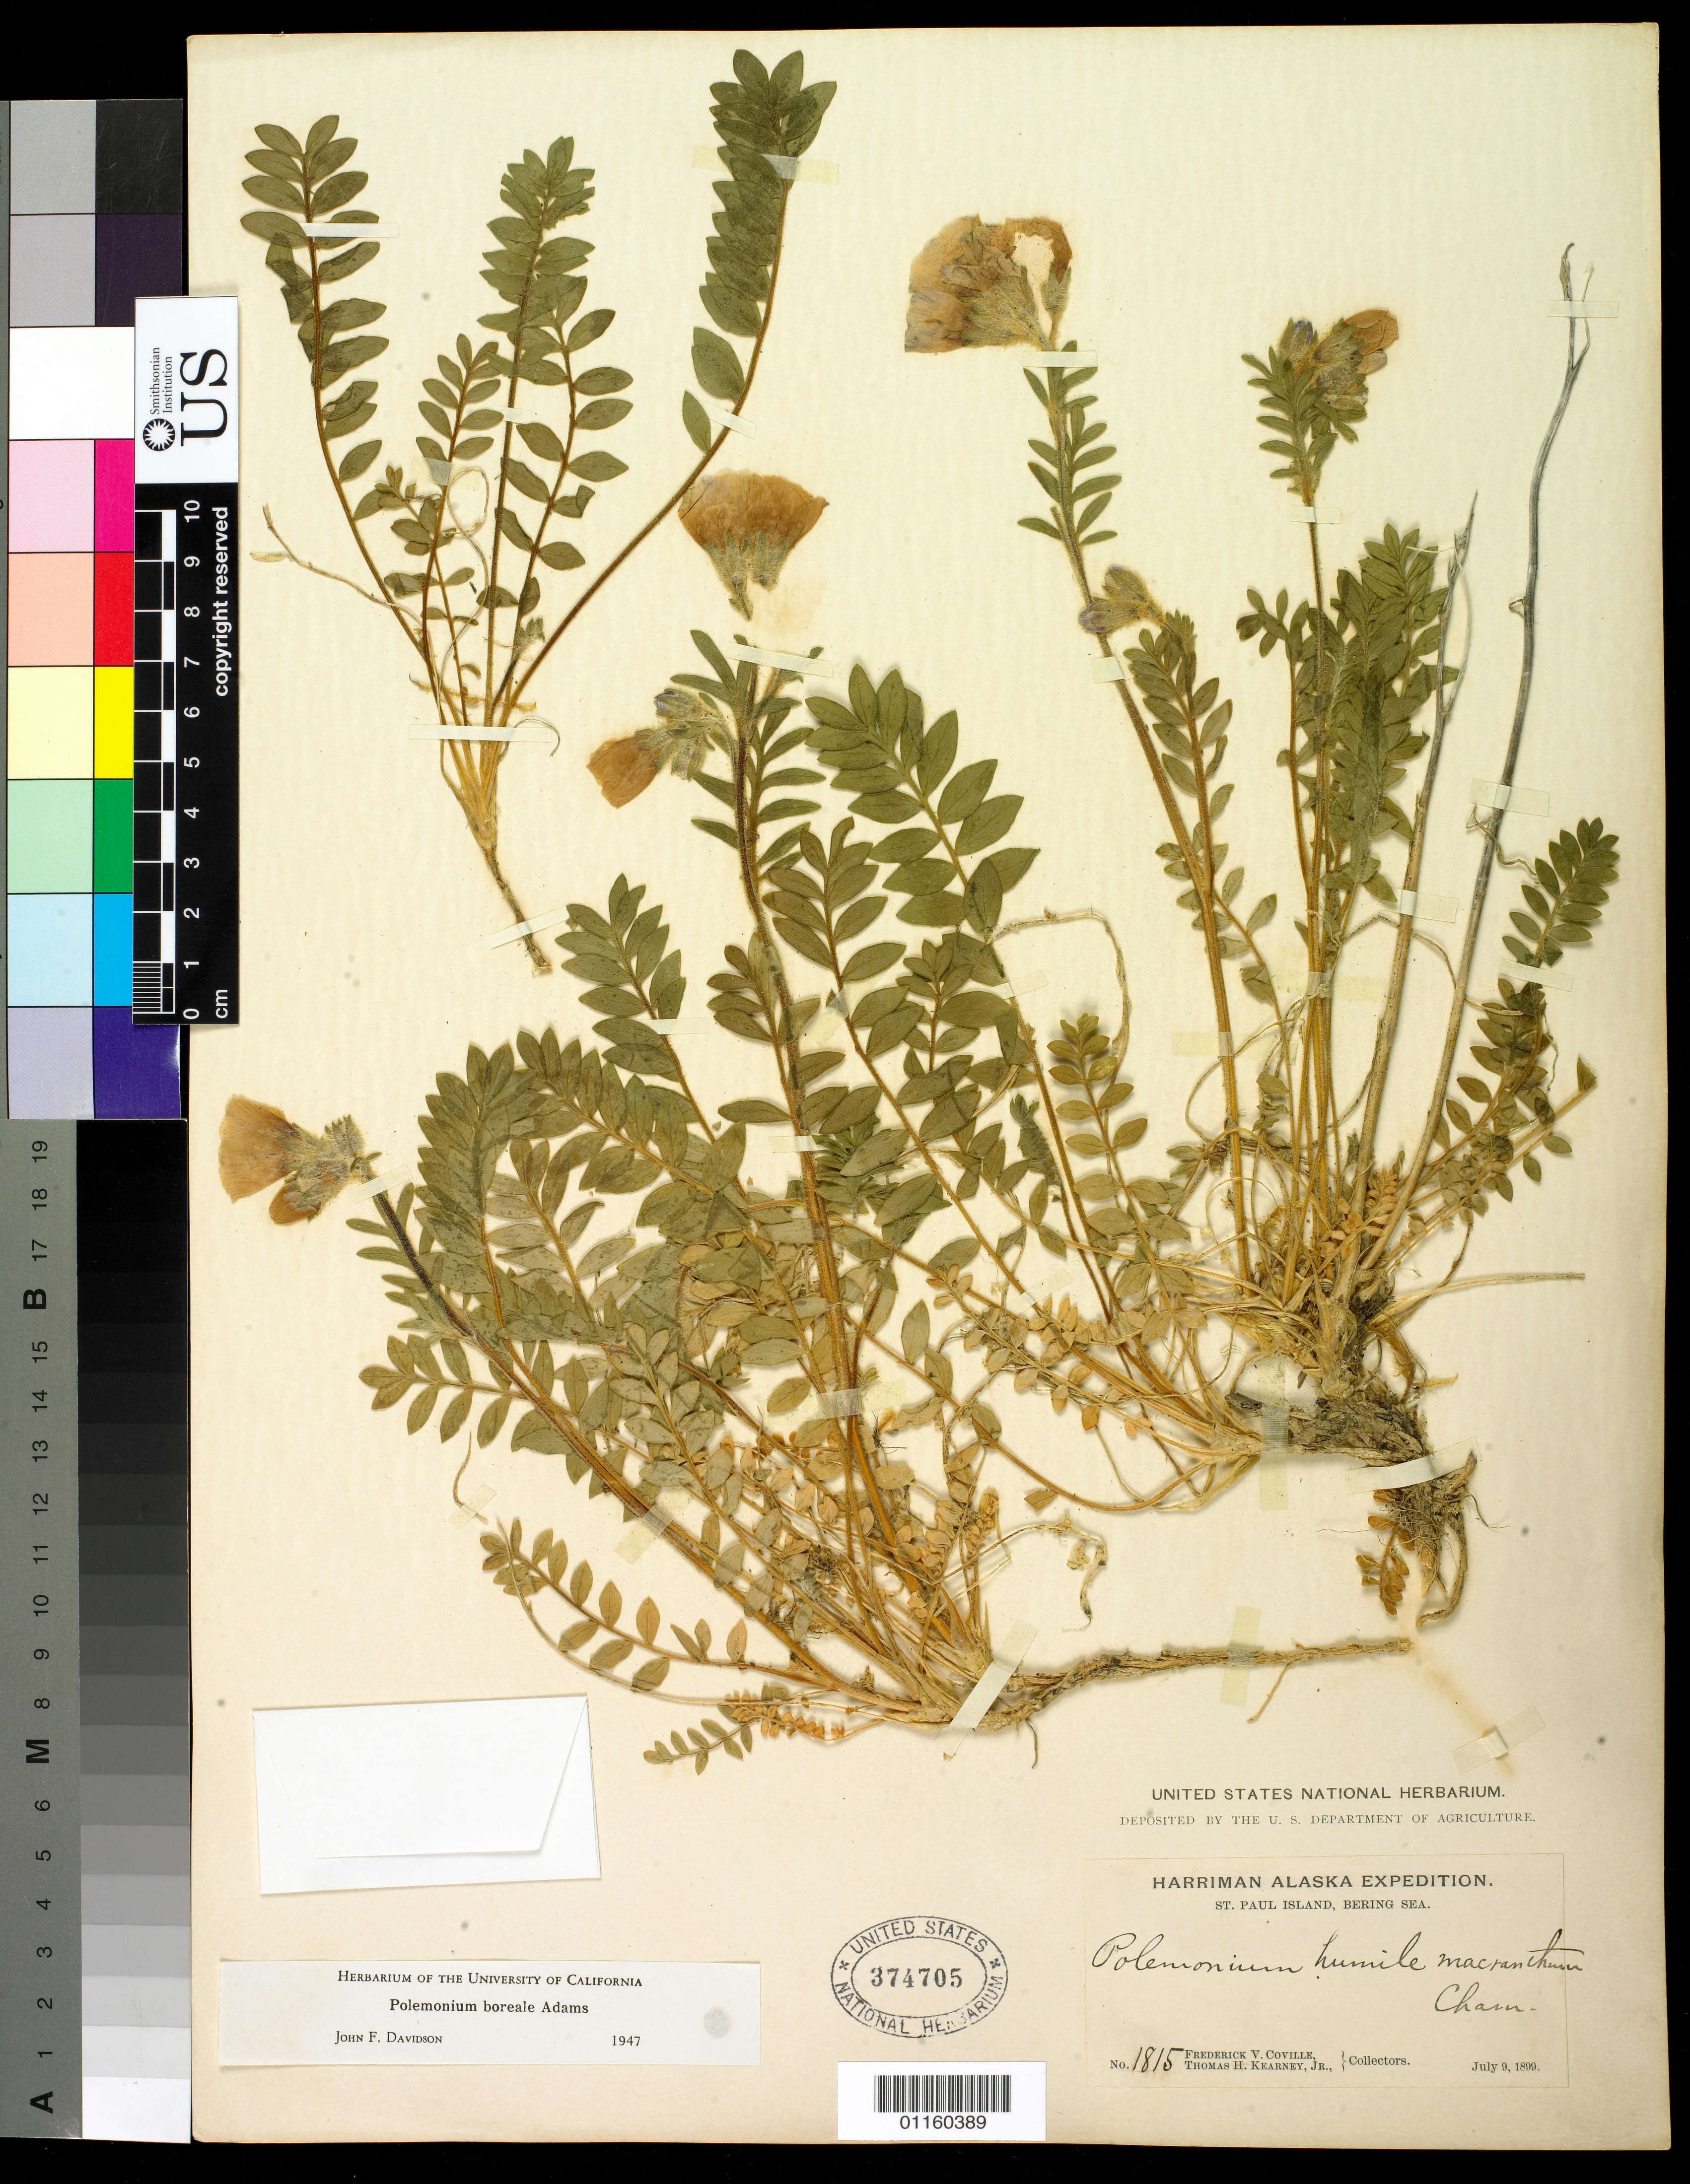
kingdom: Plantae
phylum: Tracheophyta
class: Magnoliopsida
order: Ericales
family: Polemoniaceae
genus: Polemonium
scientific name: Polemonium boreale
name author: Adams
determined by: Davidson, J. F.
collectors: F. V. Coville & T. H. Kearney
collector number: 1815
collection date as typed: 9 Jul 1899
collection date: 1899-07-09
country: United States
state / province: Alaska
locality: St. Paul Island, Bering Sea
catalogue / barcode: US 374705